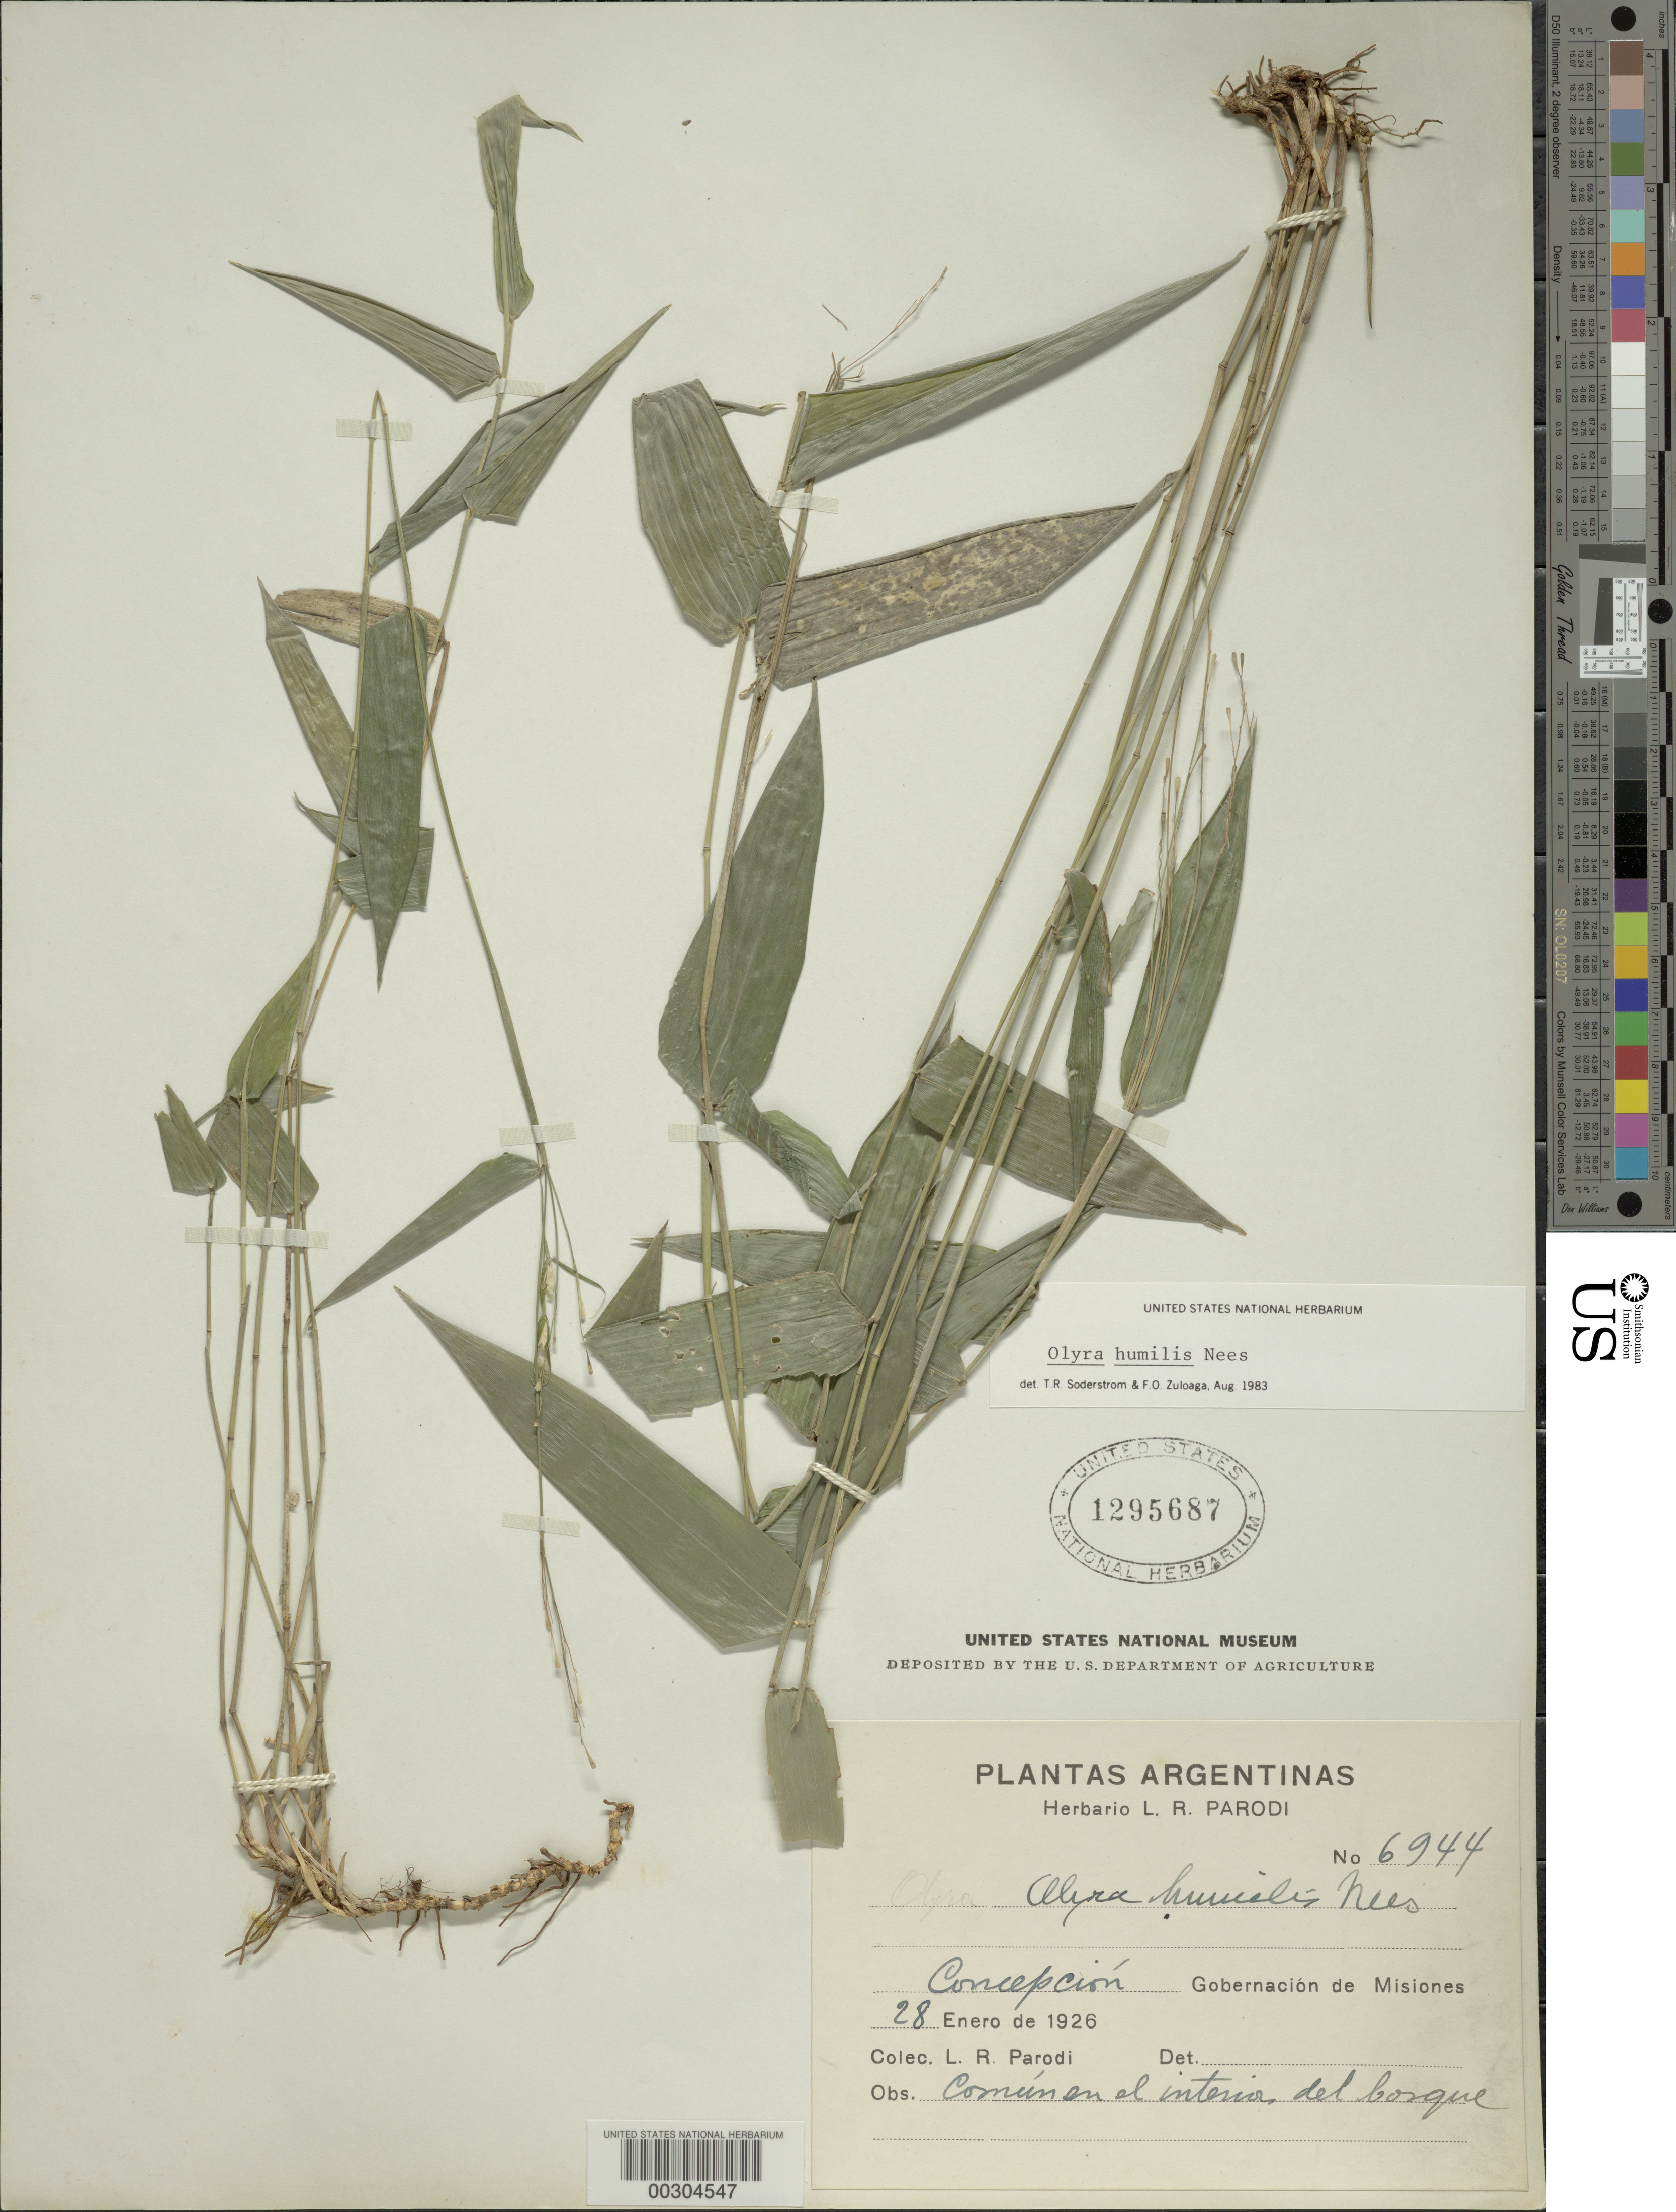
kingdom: Plantae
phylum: Tracheophyta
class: Liliopsida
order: Poales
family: Poaceae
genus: Olyra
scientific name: Olyra humilis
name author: Nees in Mart.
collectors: L. R. Parodi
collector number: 6944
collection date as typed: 28 Jan 1926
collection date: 1926-01-28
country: Argentina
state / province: Corrientes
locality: Concepcion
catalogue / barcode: US 1295687